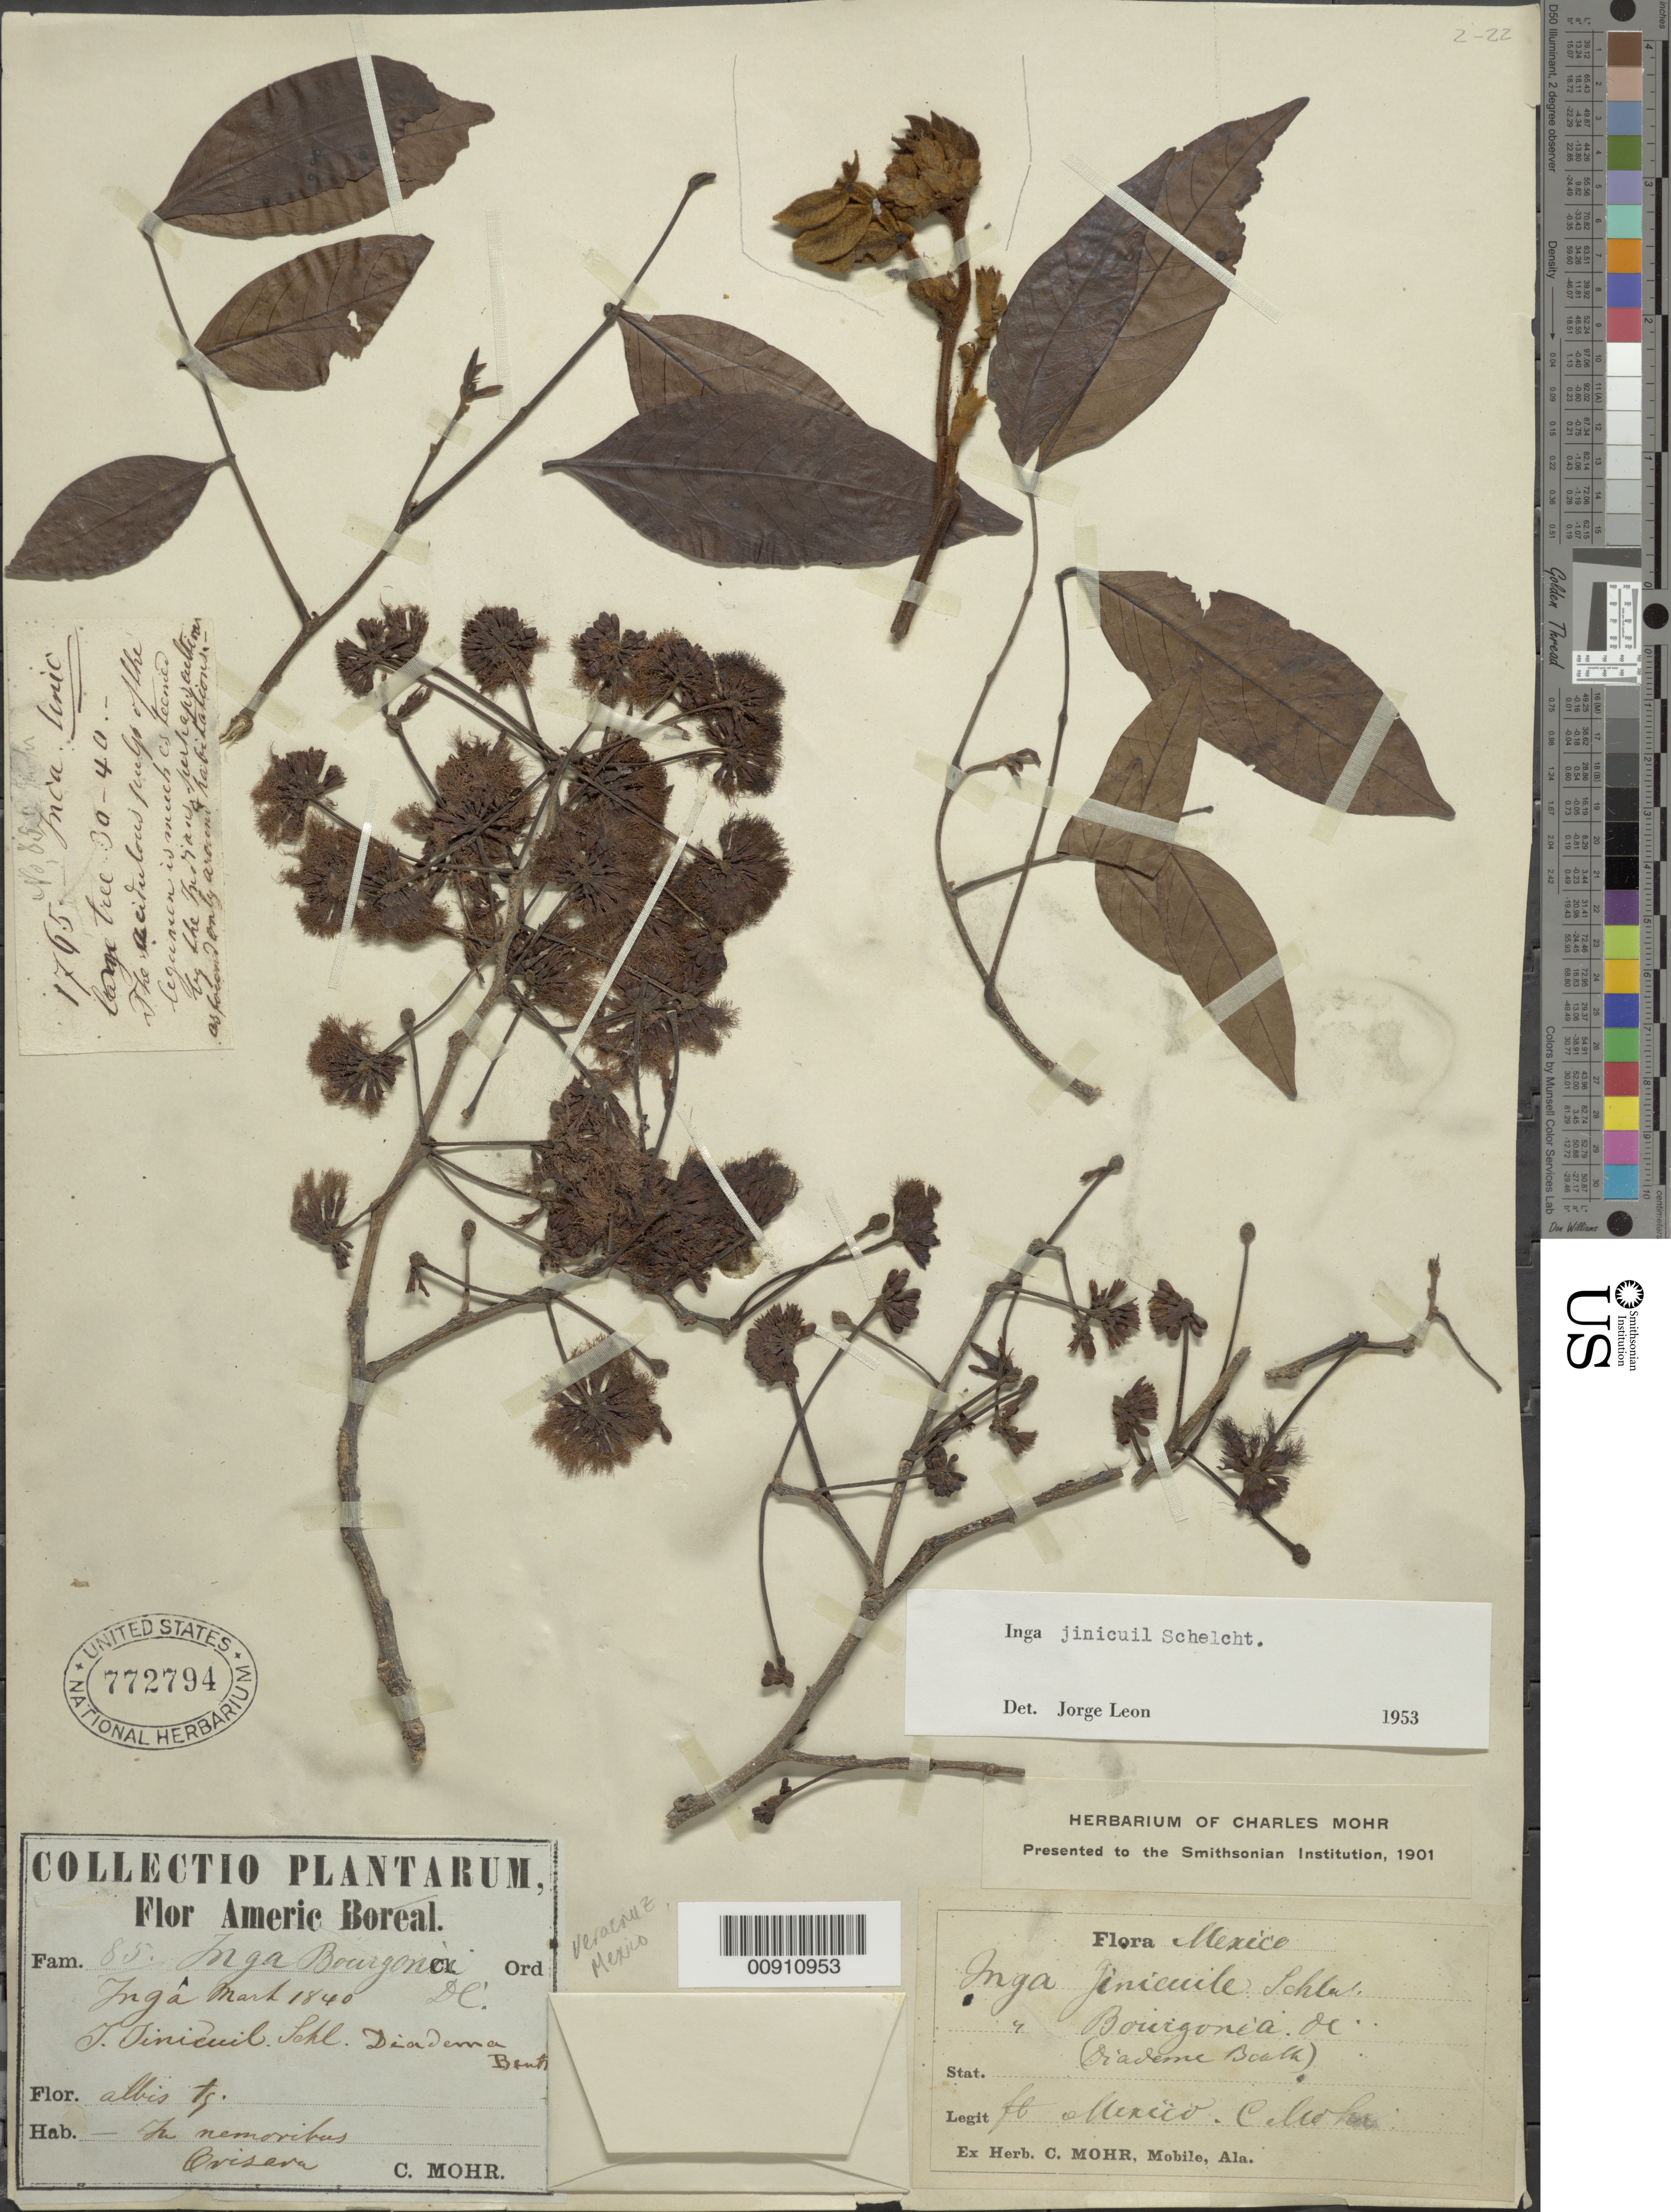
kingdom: Plantae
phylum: Tracheophyta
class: Magnoliopsida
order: Fabales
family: Fabaceae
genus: Inga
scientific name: Inga jinicuil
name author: Schltdl. & Cham. ex G. Don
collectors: C. T. Mohr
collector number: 85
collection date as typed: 1840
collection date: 1840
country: Mexico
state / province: Veracruz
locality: Orizava.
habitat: In nemoribus.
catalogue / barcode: US 772794